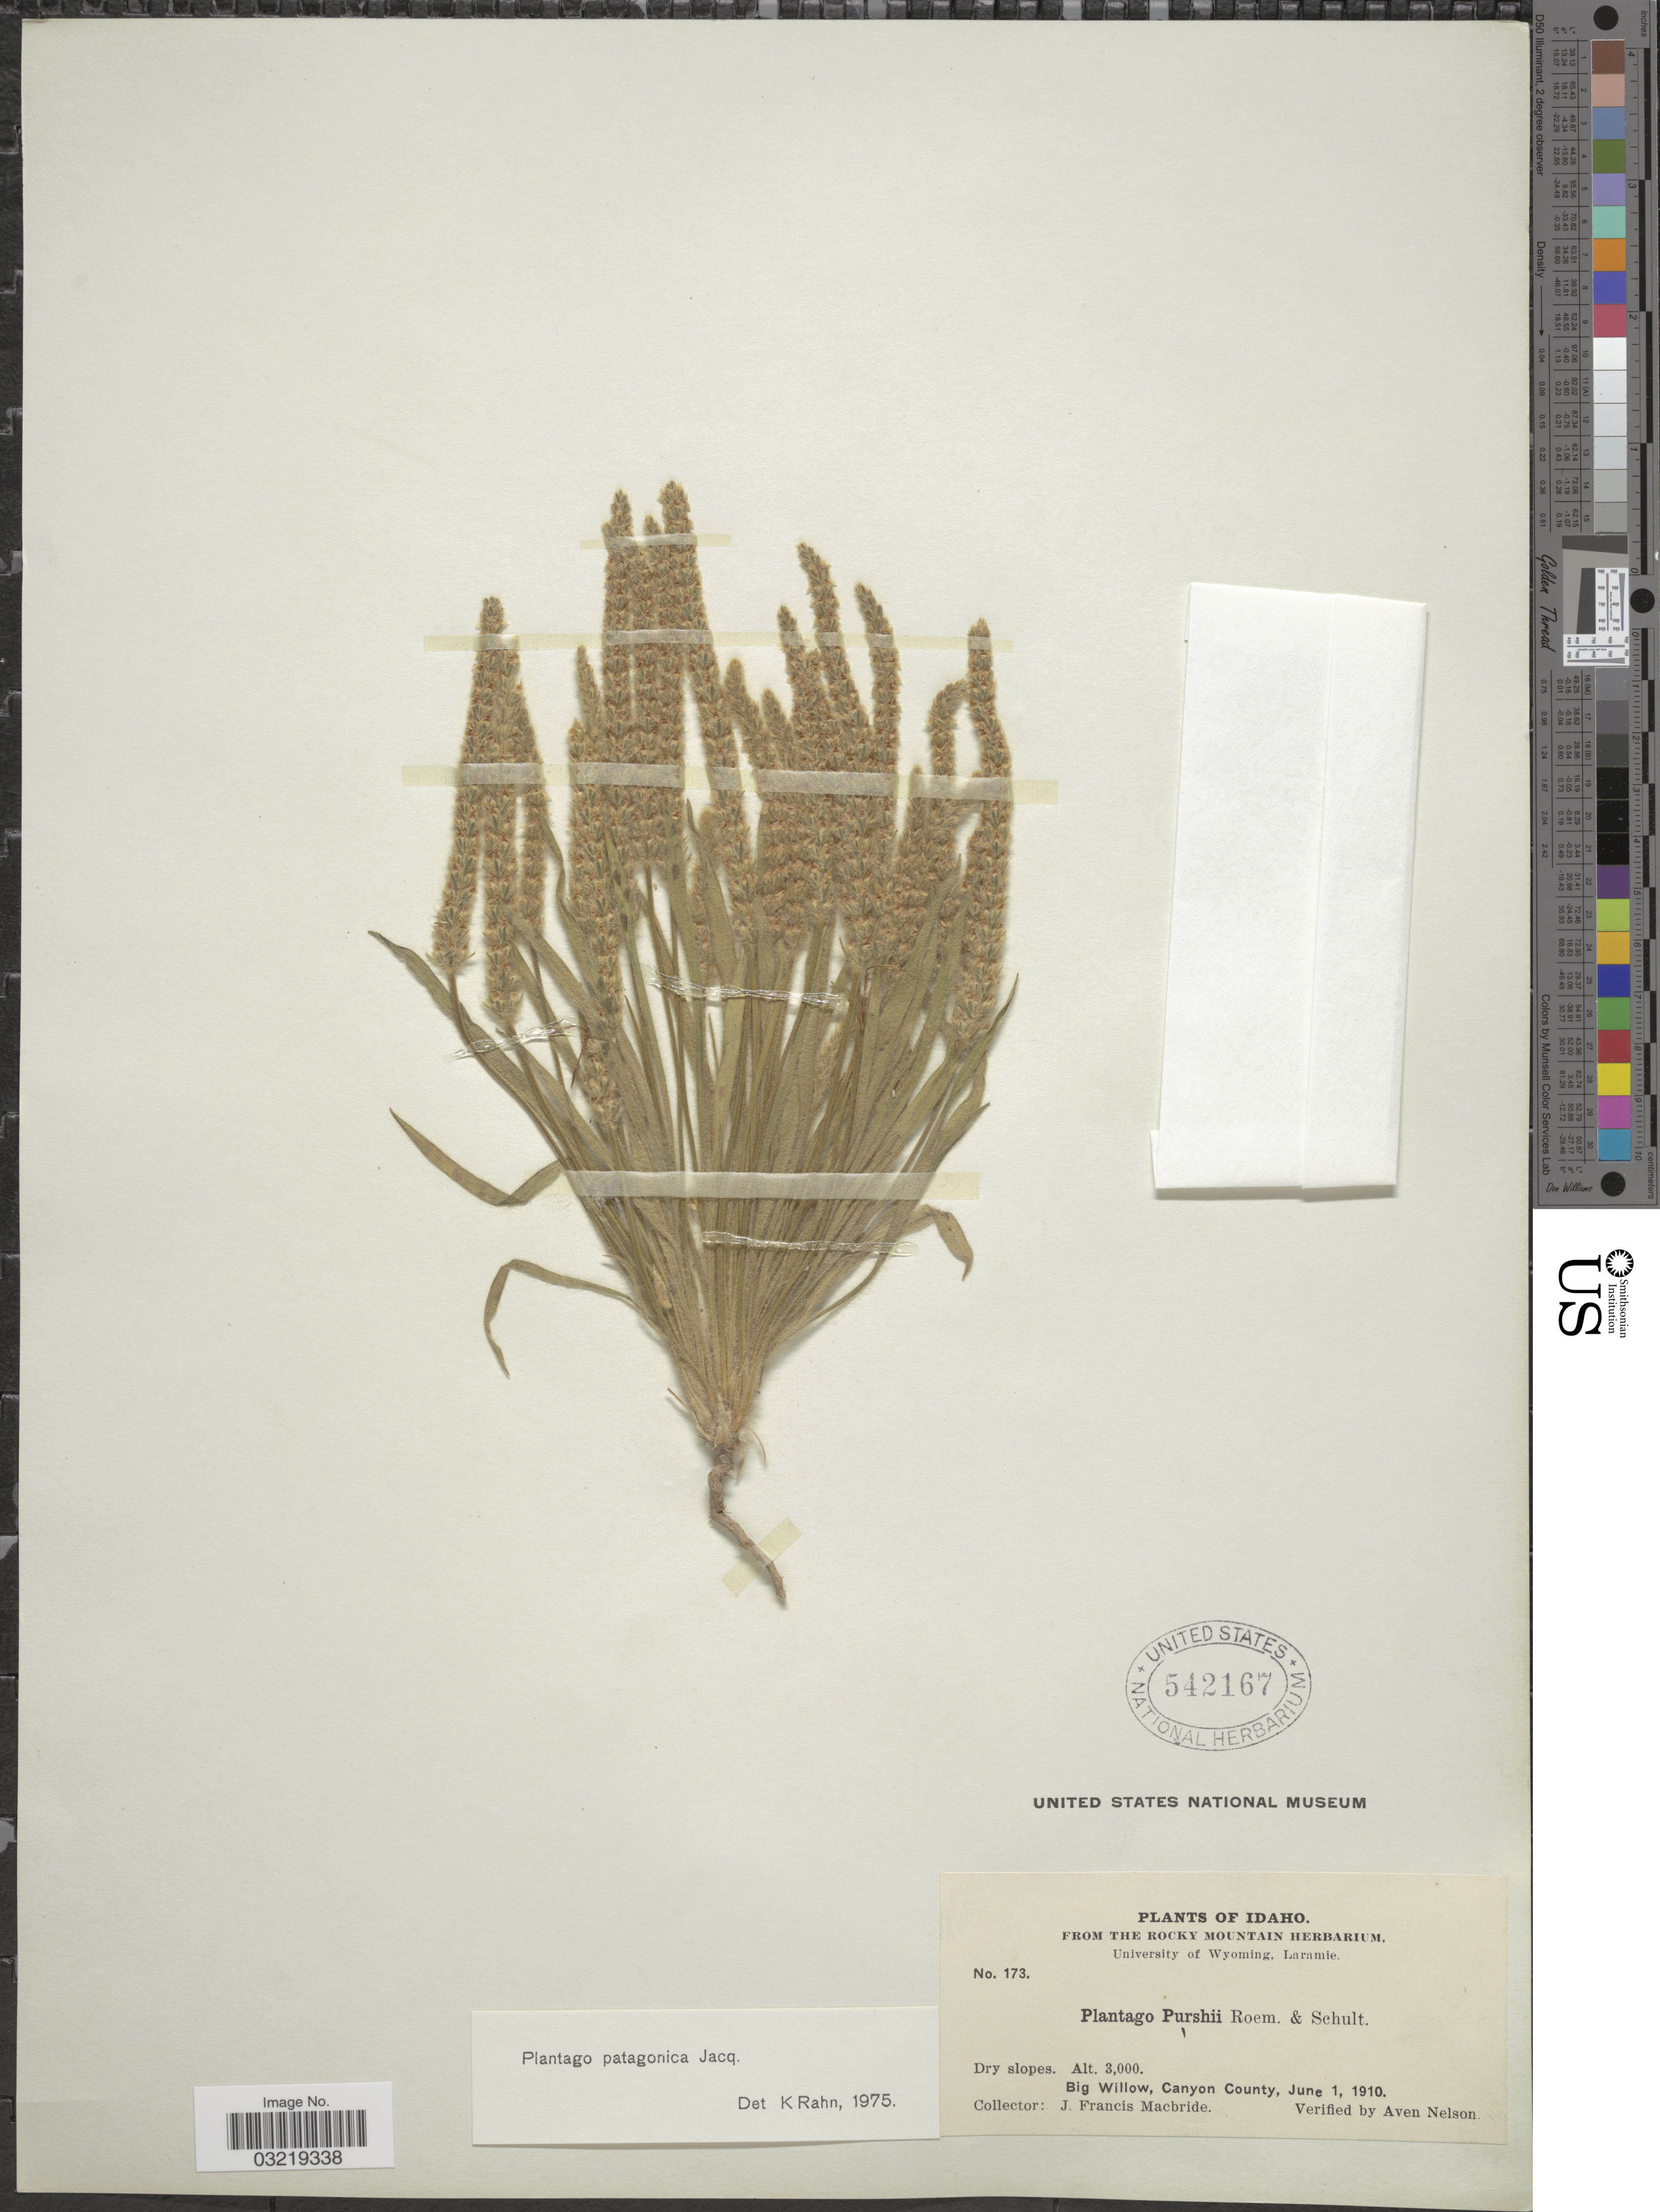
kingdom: Plantae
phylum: Tracheophyta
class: Magnoliopsida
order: Lamiales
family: Plantaginaceae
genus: Plantago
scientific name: Plantago patagonica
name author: Jacq.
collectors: J. F. Macbride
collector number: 173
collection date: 1910-06-01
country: United States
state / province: Idaho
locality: Big Willow, Canyon County.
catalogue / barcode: US 542167